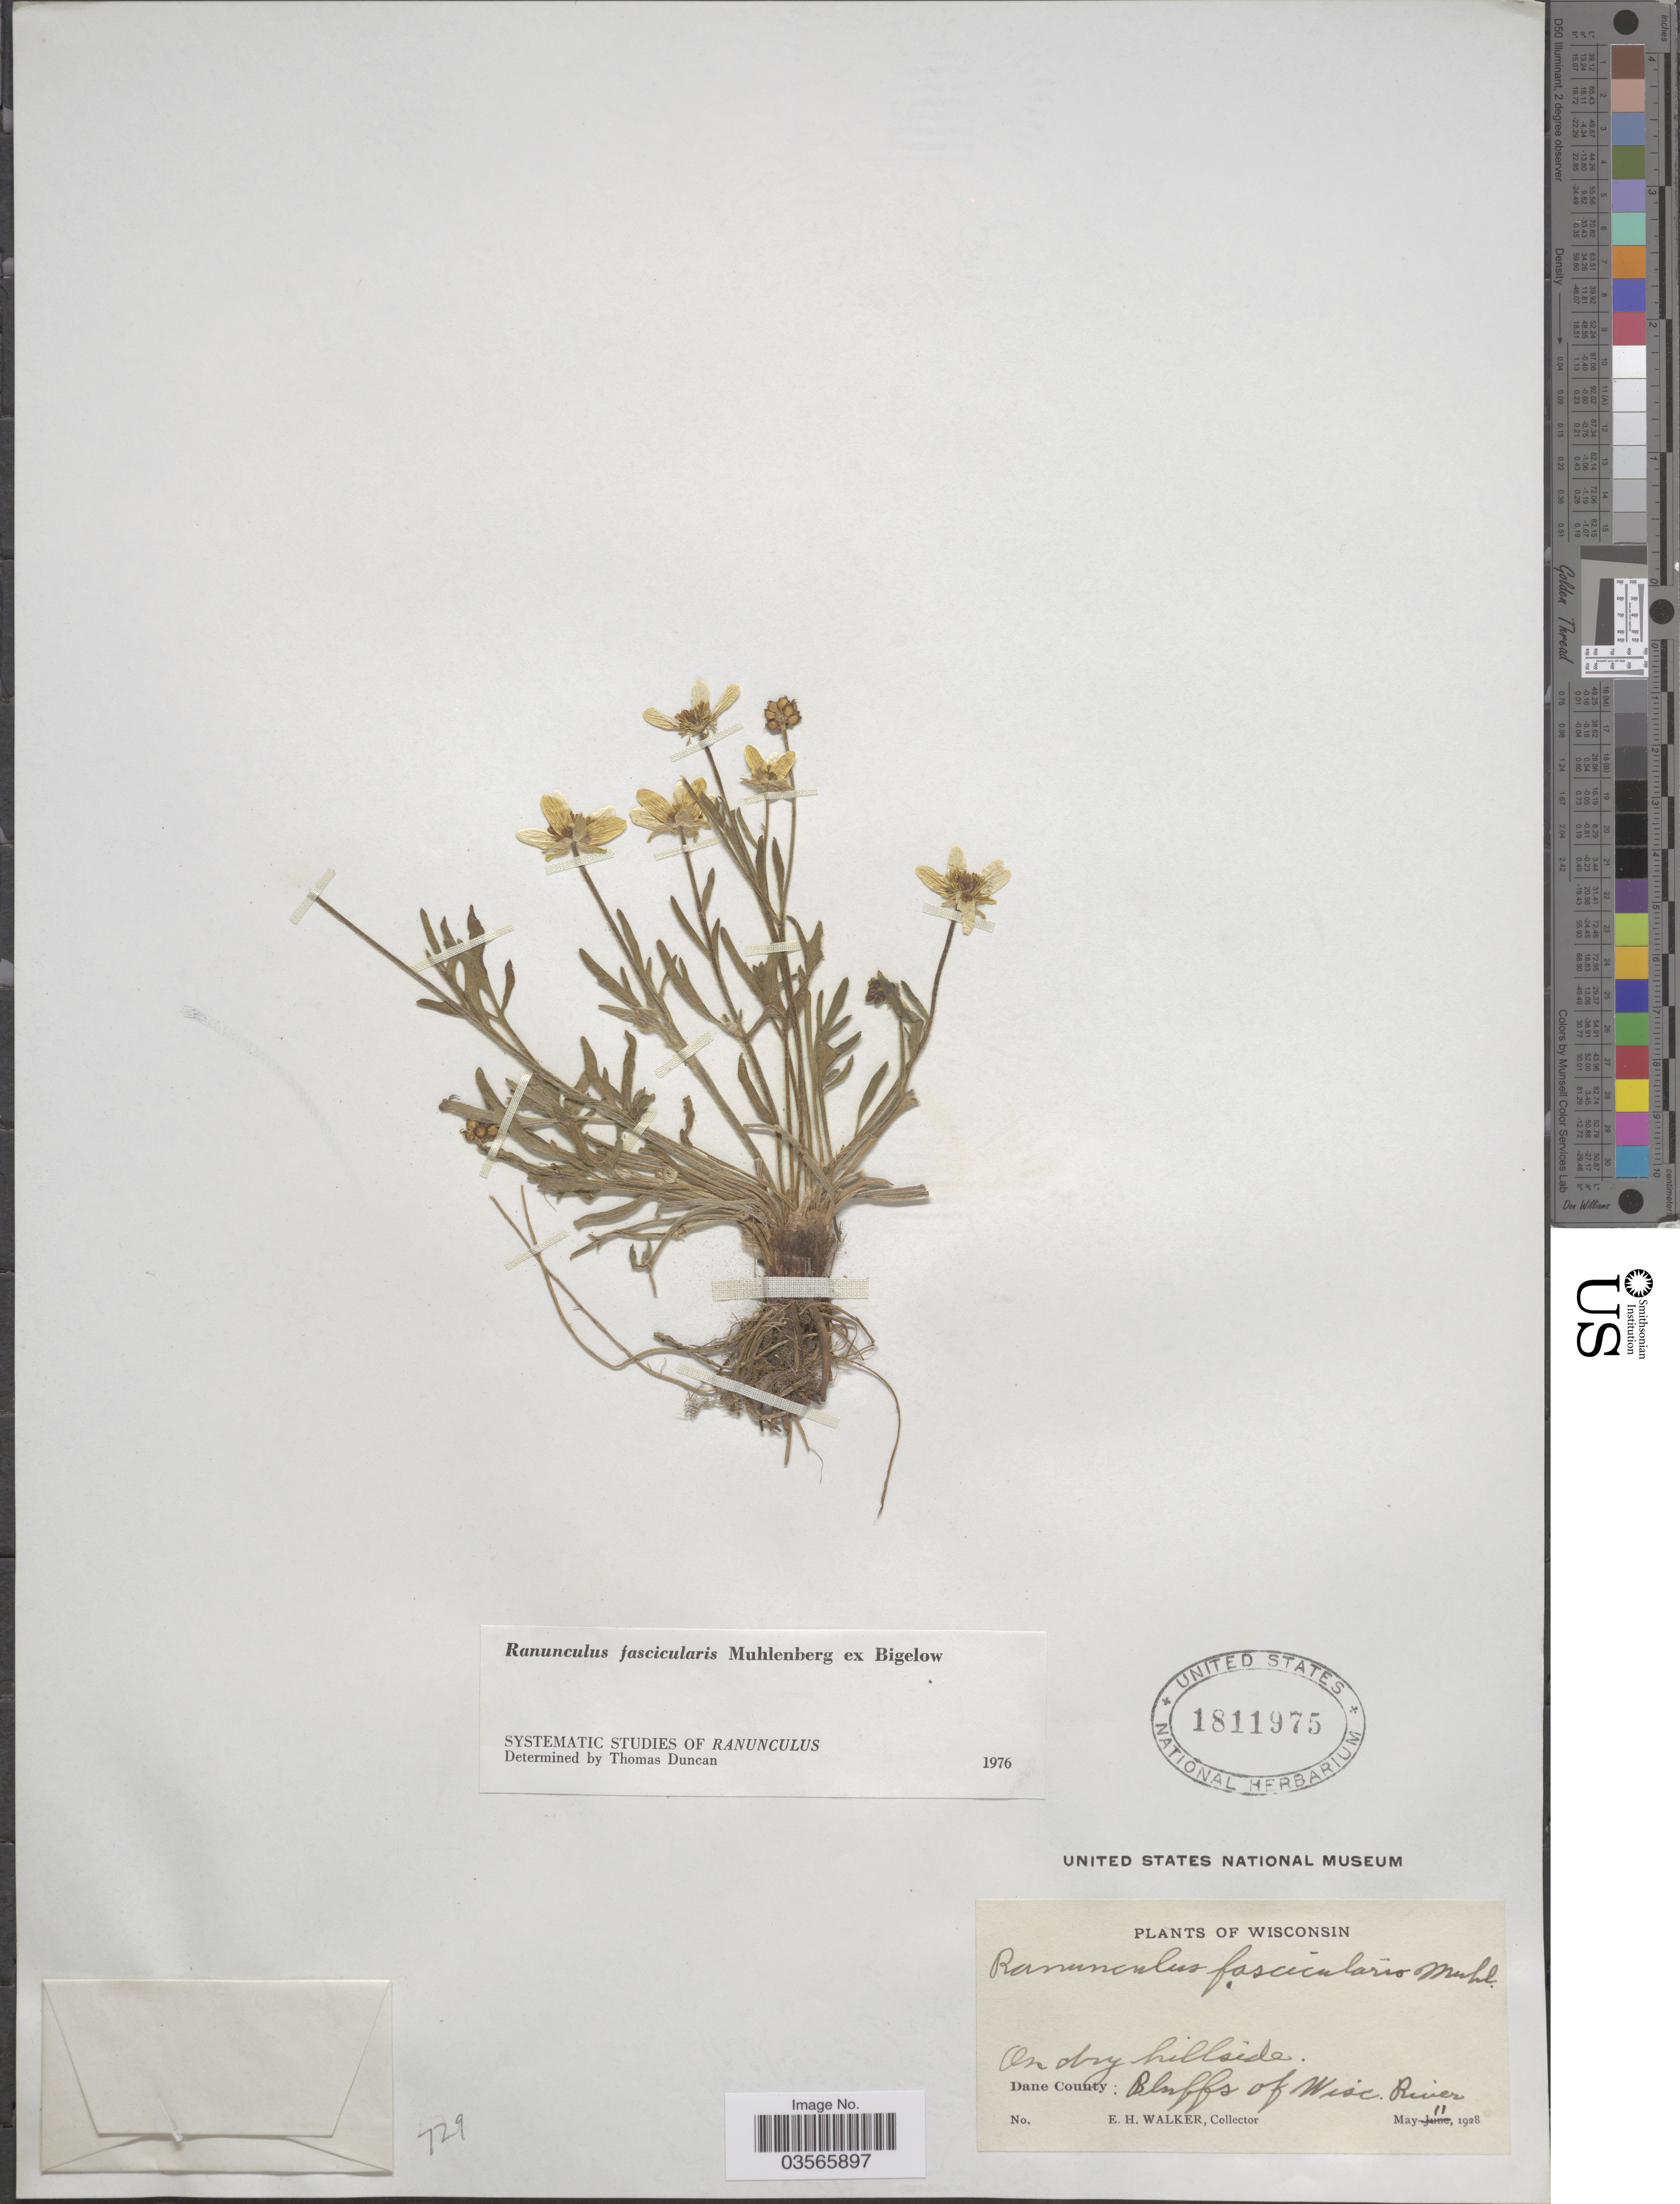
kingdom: Plantae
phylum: Tracheophyta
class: Magnoliopsida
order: Ranunculales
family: Ranunculaceae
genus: Ranunculus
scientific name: Ranunculus fascicularis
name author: Muhl. ex Bigelow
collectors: E. H. Walker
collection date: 1928-05-11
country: United States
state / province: Wisconsin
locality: Dane County: Bluffs of Wisc. River.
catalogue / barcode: US 1811975